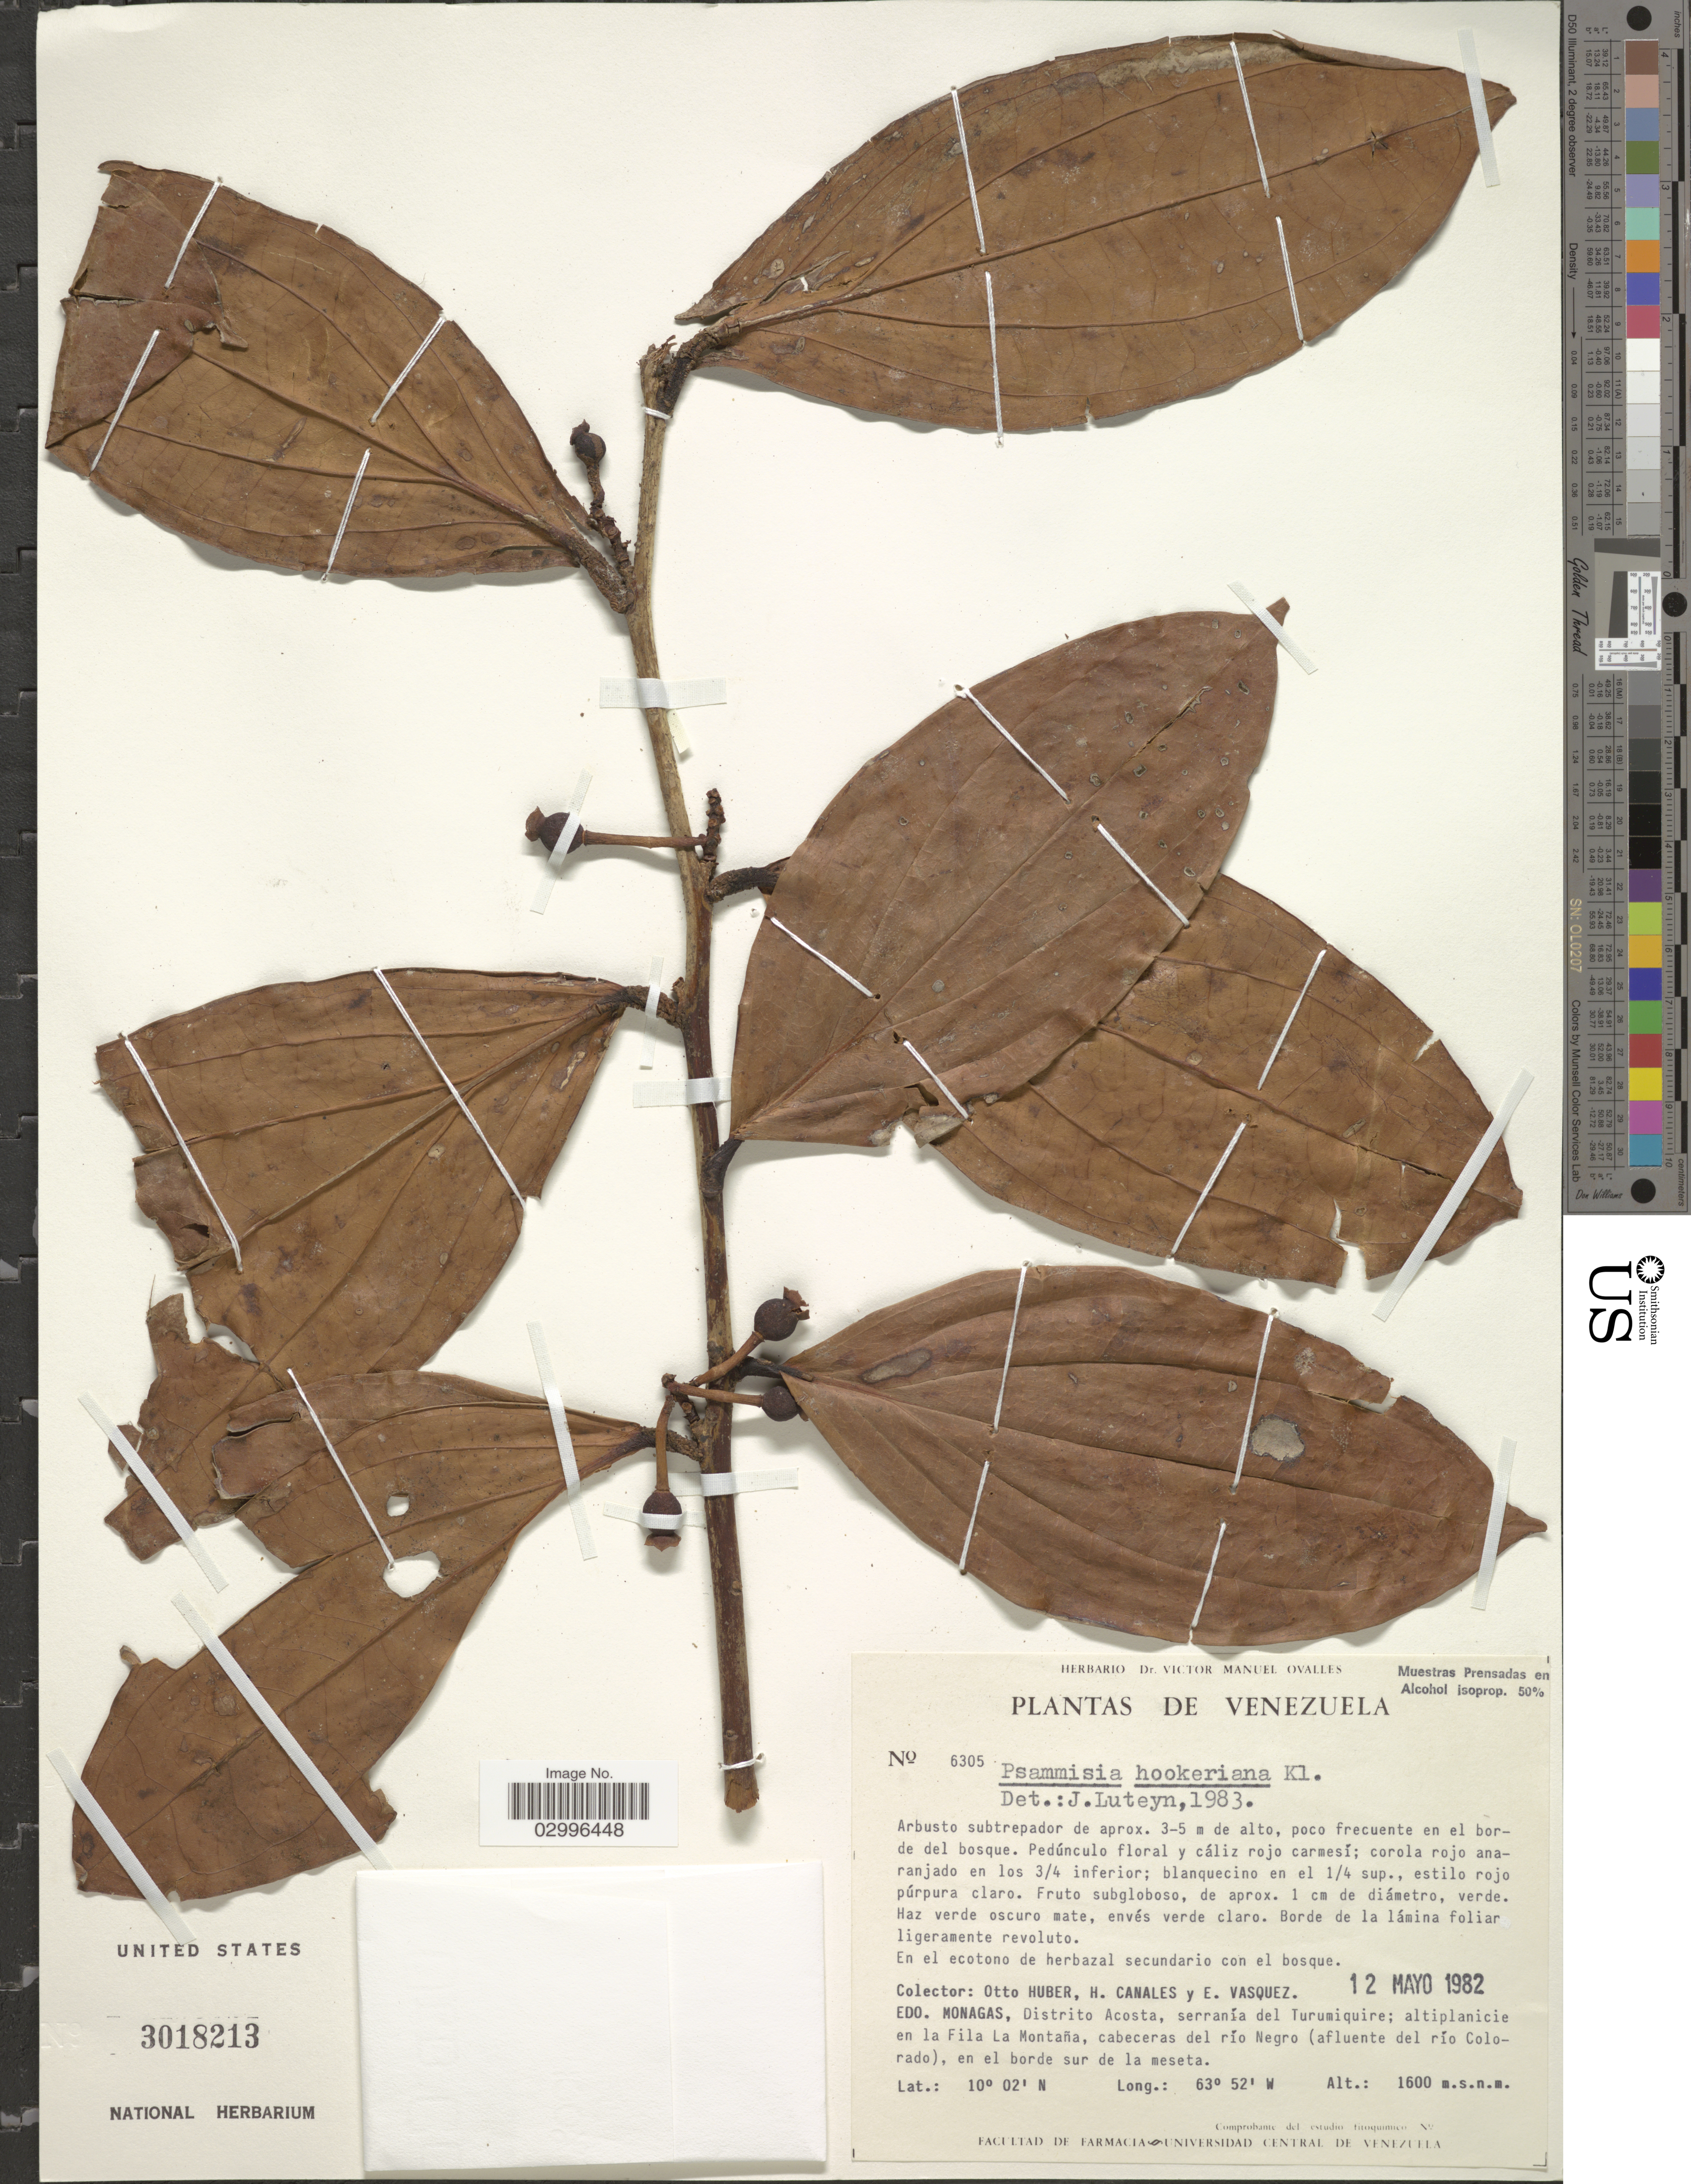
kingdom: Plantae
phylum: Tracheophyta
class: Magnoliopsida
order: Ericales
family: Ericaceae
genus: Psammisia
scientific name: Psammisia hookeriana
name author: Klotzsch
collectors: O. Huber, H. Canales & E. Vasquez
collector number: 6305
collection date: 1982-05-12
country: Venezuela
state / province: Monagas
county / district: Acosta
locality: Distrito Acosta, serranía del Turumiquire; altiplanicie en la Fila La Montaña, cabeceras del río Negro (afluente del río Colorado), en el borde sur de la meseta.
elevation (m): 1600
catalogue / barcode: US 3018213